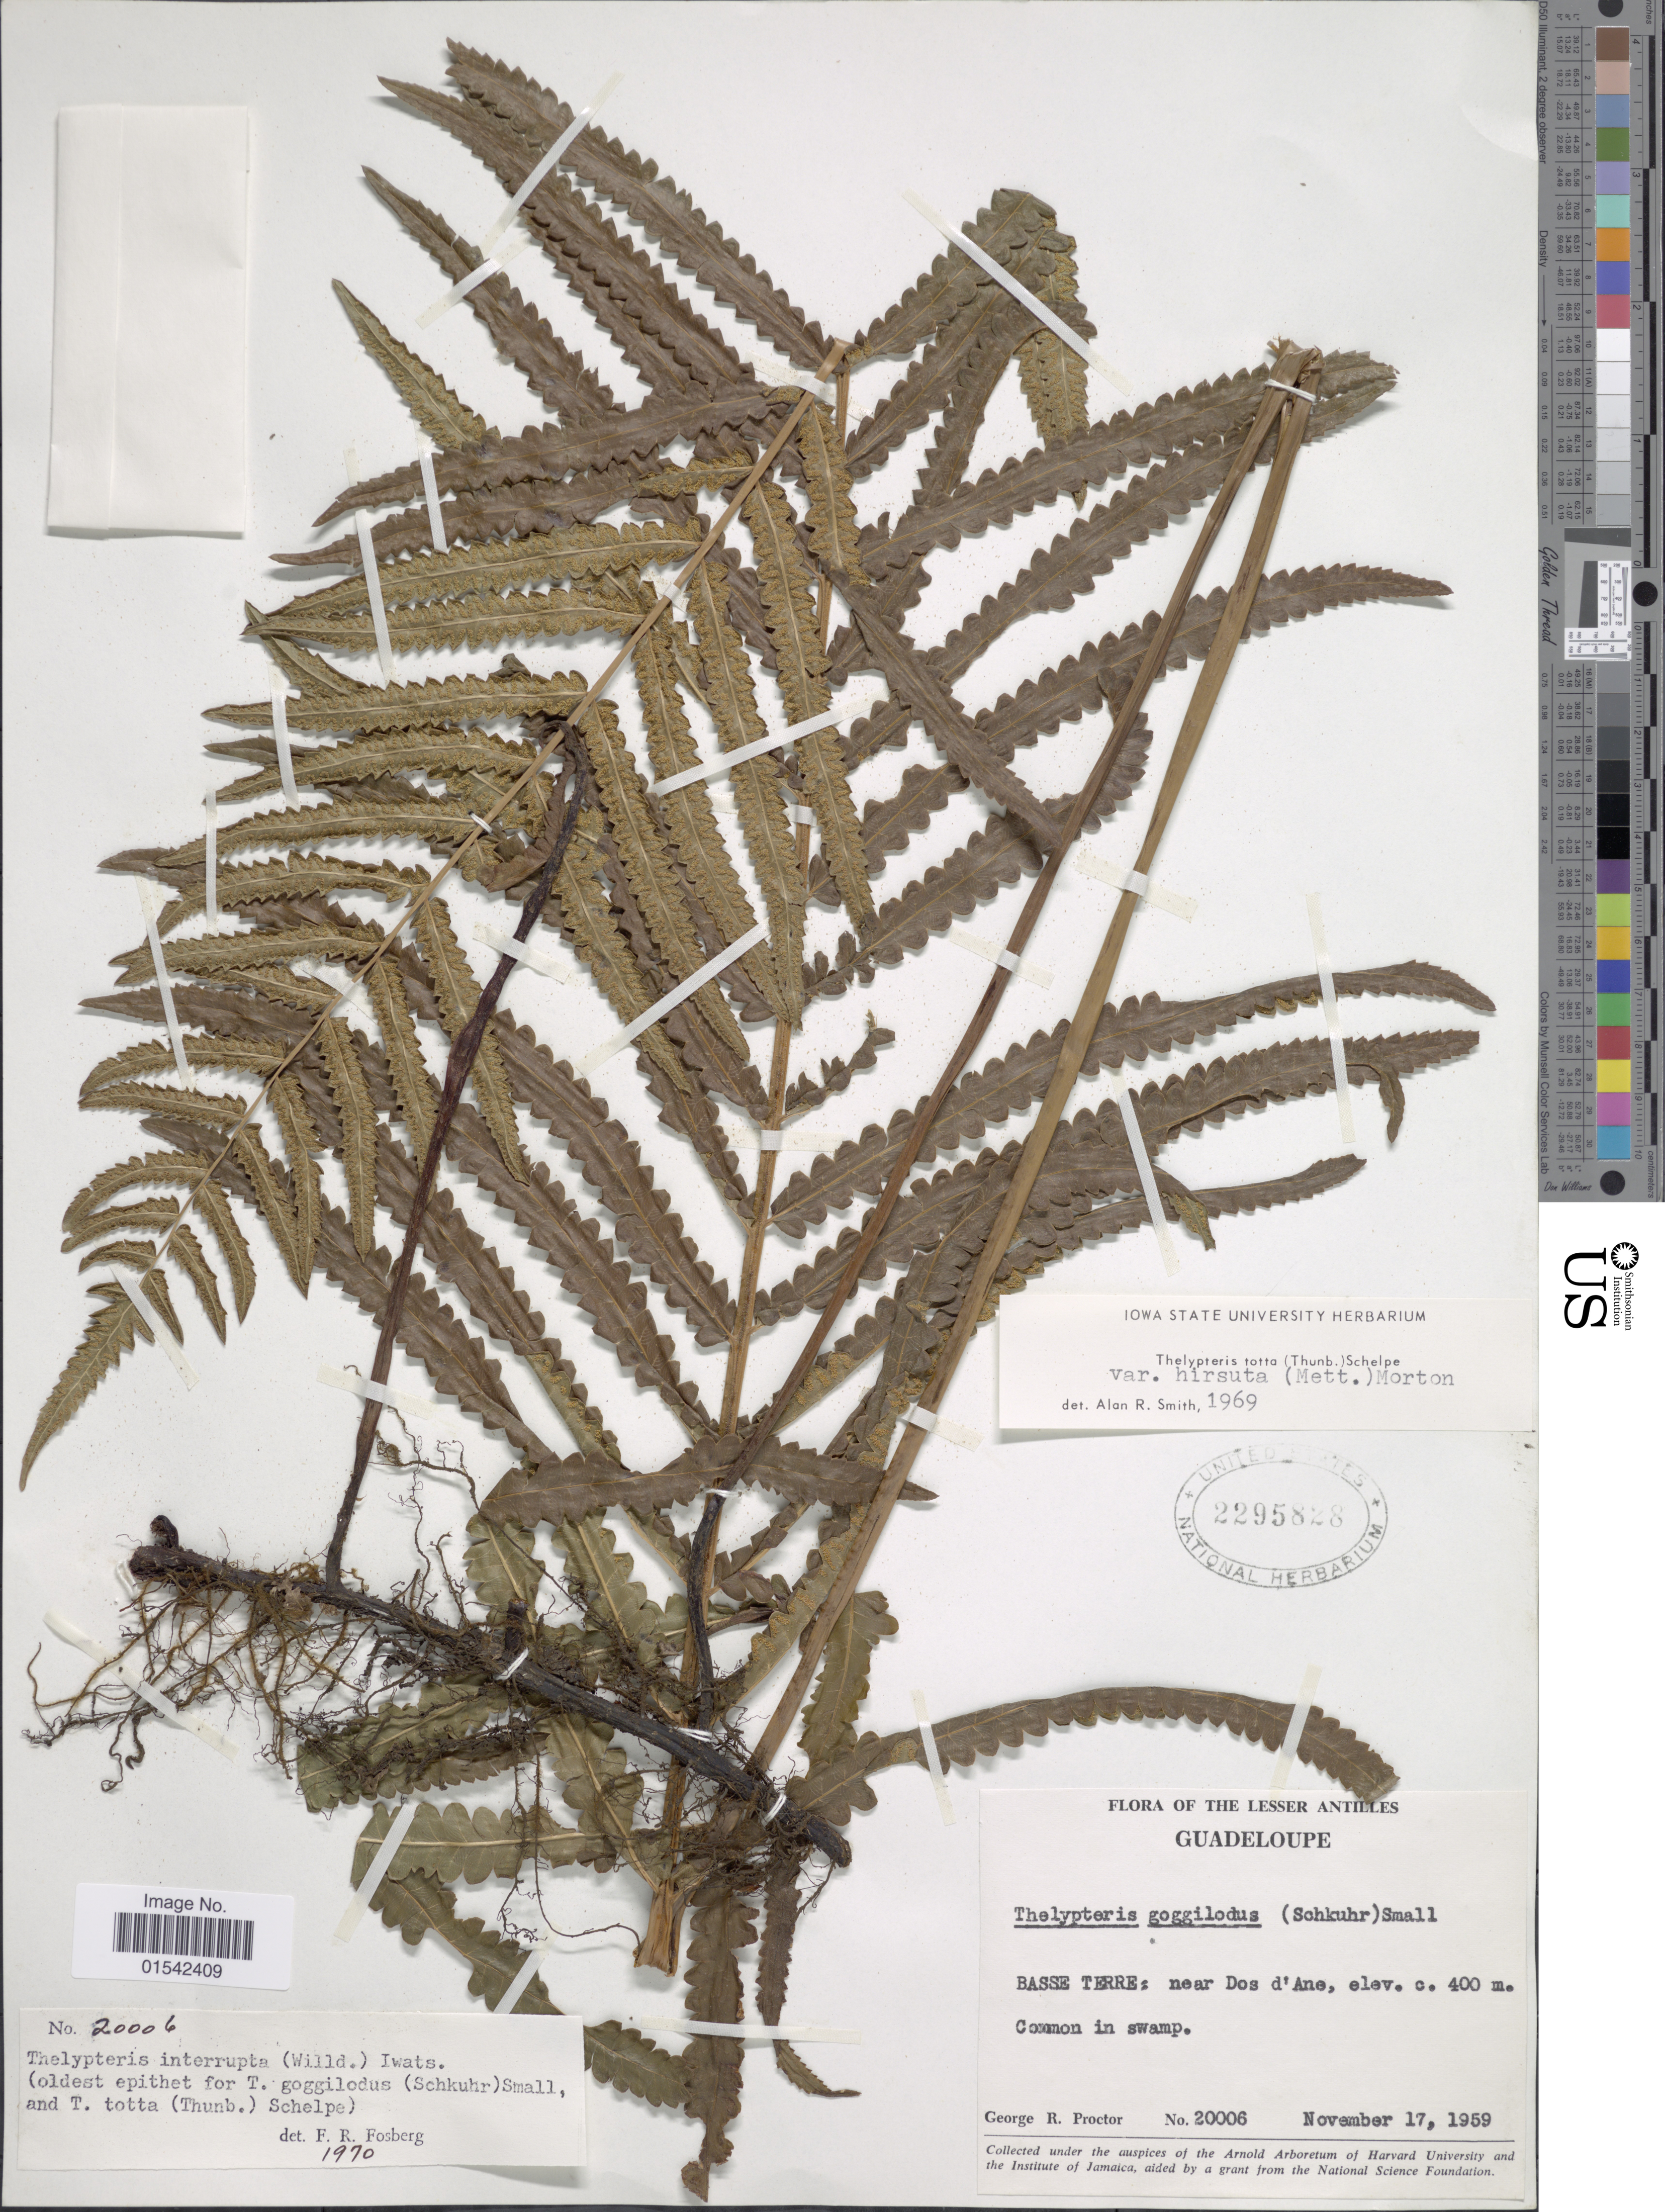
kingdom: Plantae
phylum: Tracheophyta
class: Polypodiopsida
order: Polypodiales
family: Thelypteridaceae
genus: Cyclosorus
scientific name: Cyclosorus interruptus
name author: (Willd.) H. Itô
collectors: G. R. Proctor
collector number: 20006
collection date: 1959-11-17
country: Guadeloupe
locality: The Lesser Antilles, near Dos d'Ane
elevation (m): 400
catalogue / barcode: US 2295828